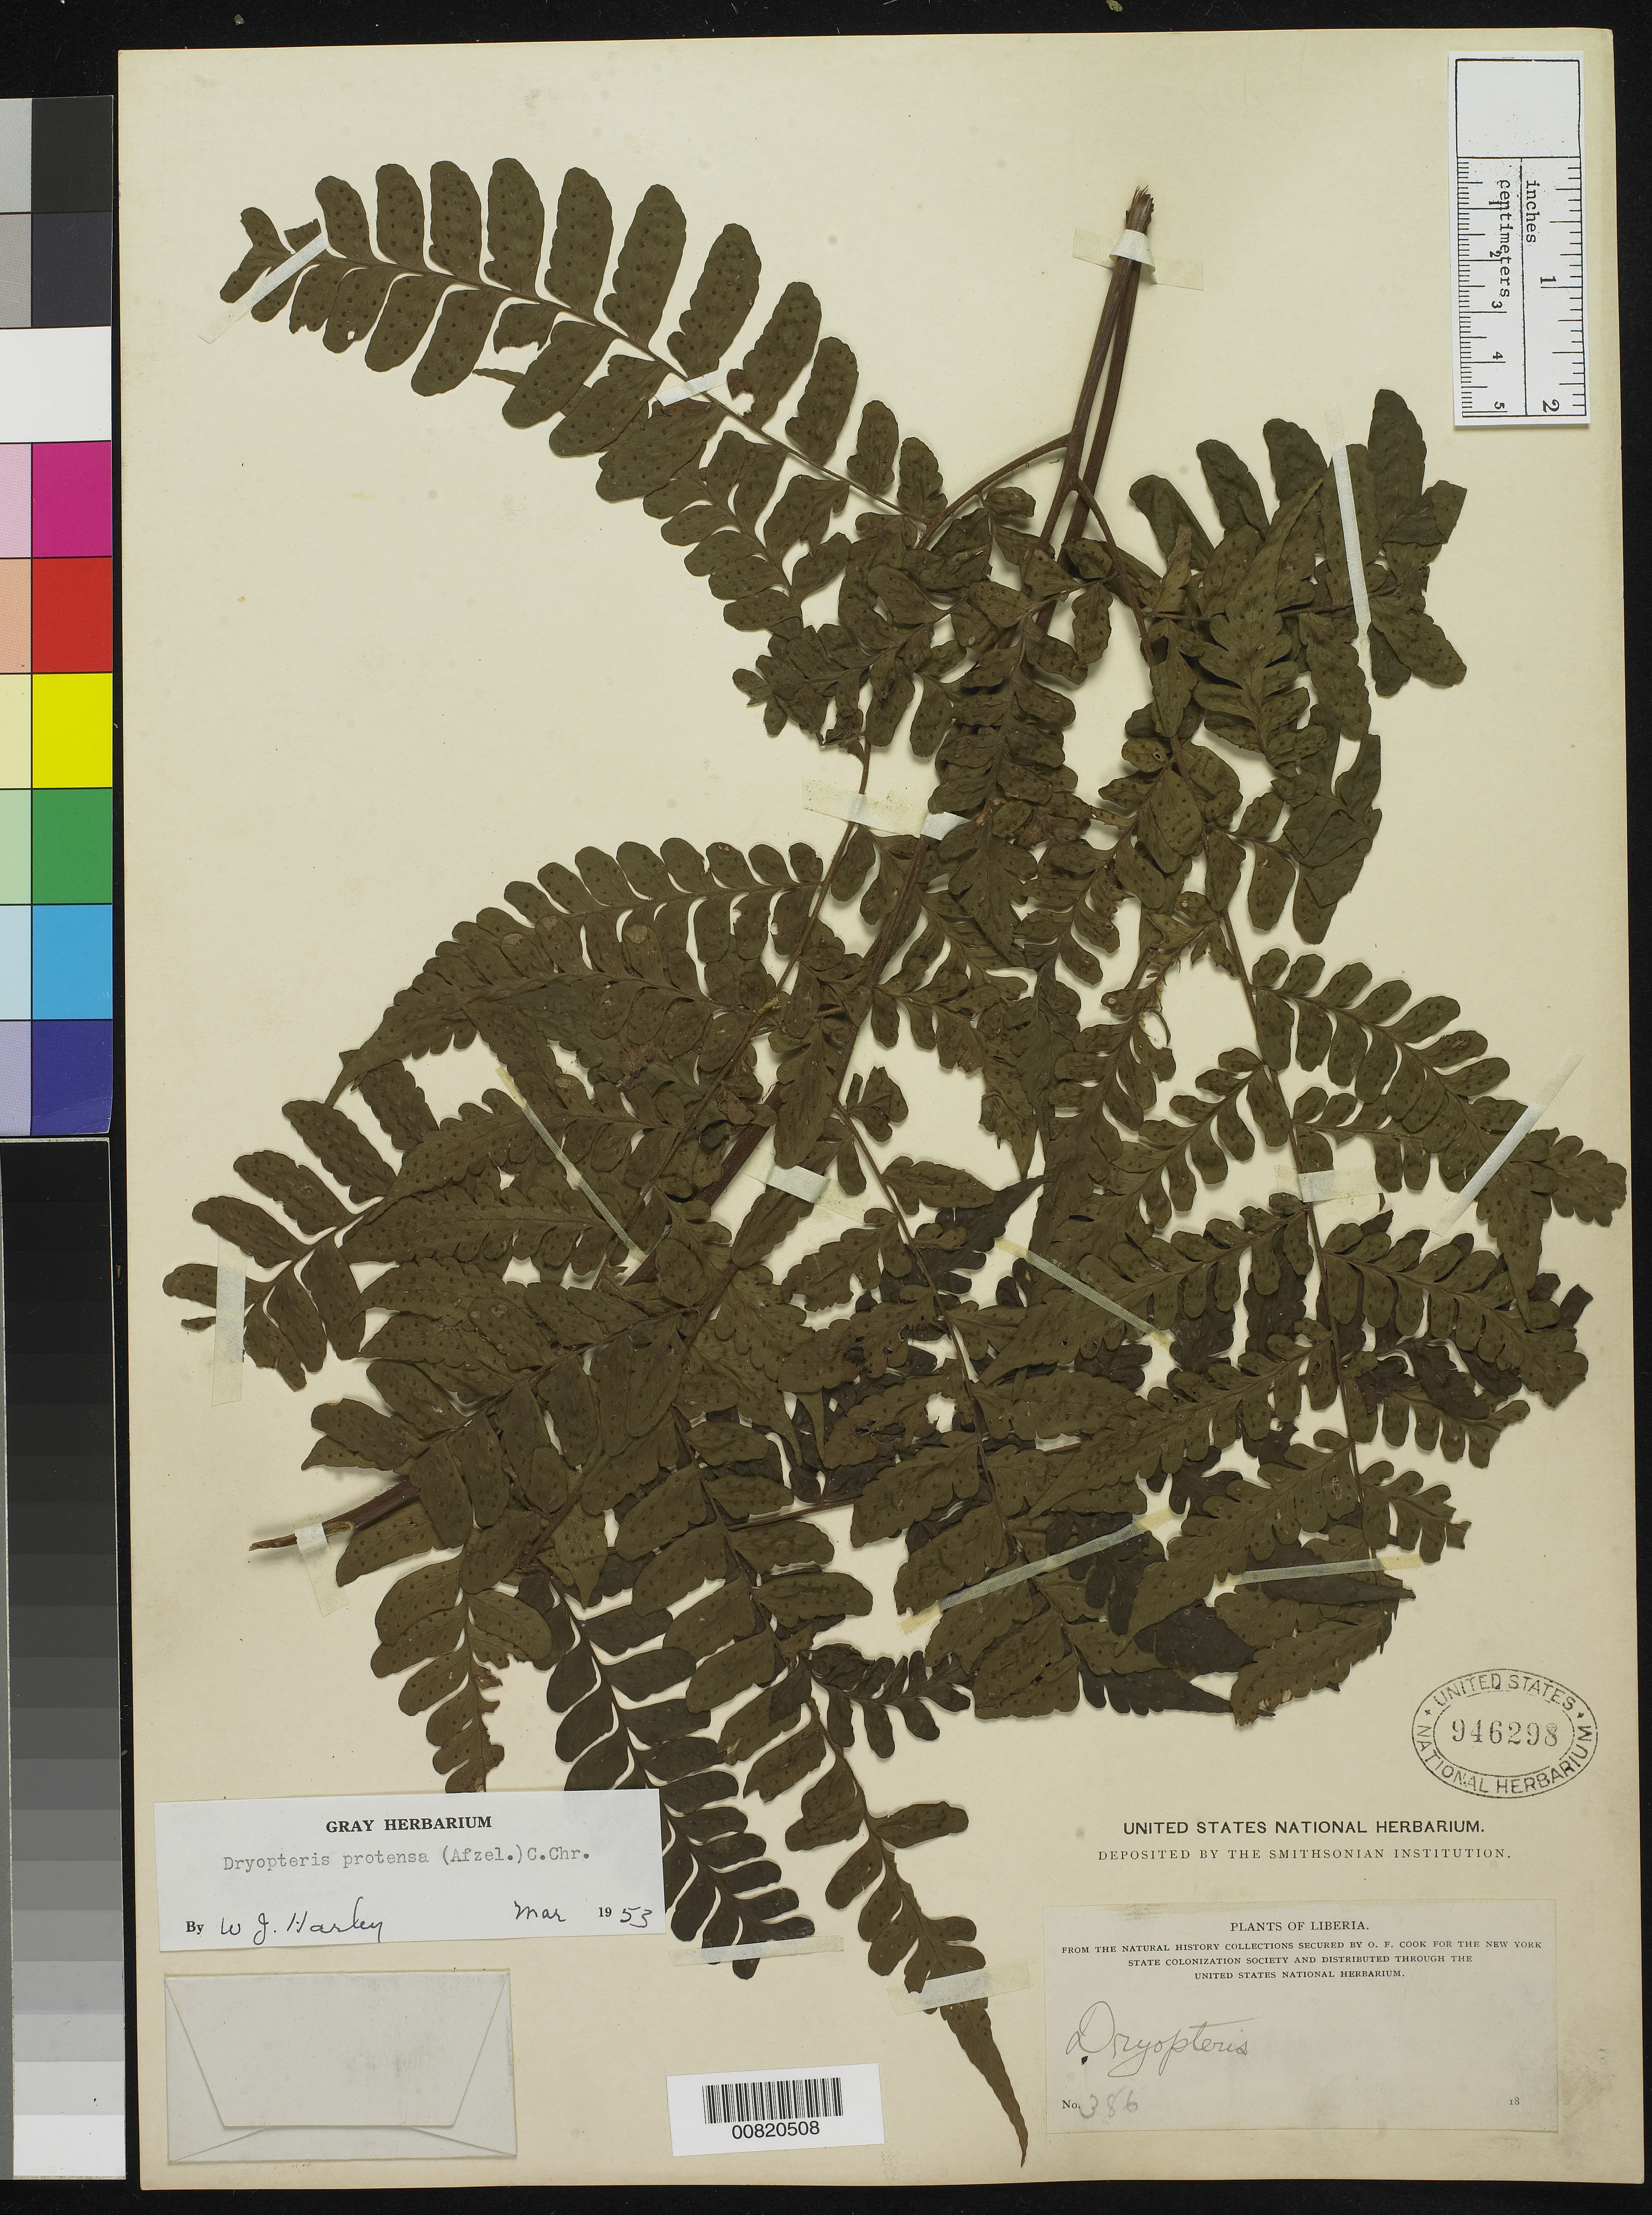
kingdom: Plantae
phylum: Tracheophyta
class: Polypodiopsida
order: Polypodiales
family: Tectariaceae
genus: Triplophyllum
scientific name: Triplophyllum protensum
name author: (Sw.) Holttum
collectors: O. F. Cook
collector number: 386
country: Liberia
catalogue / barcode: US 946298